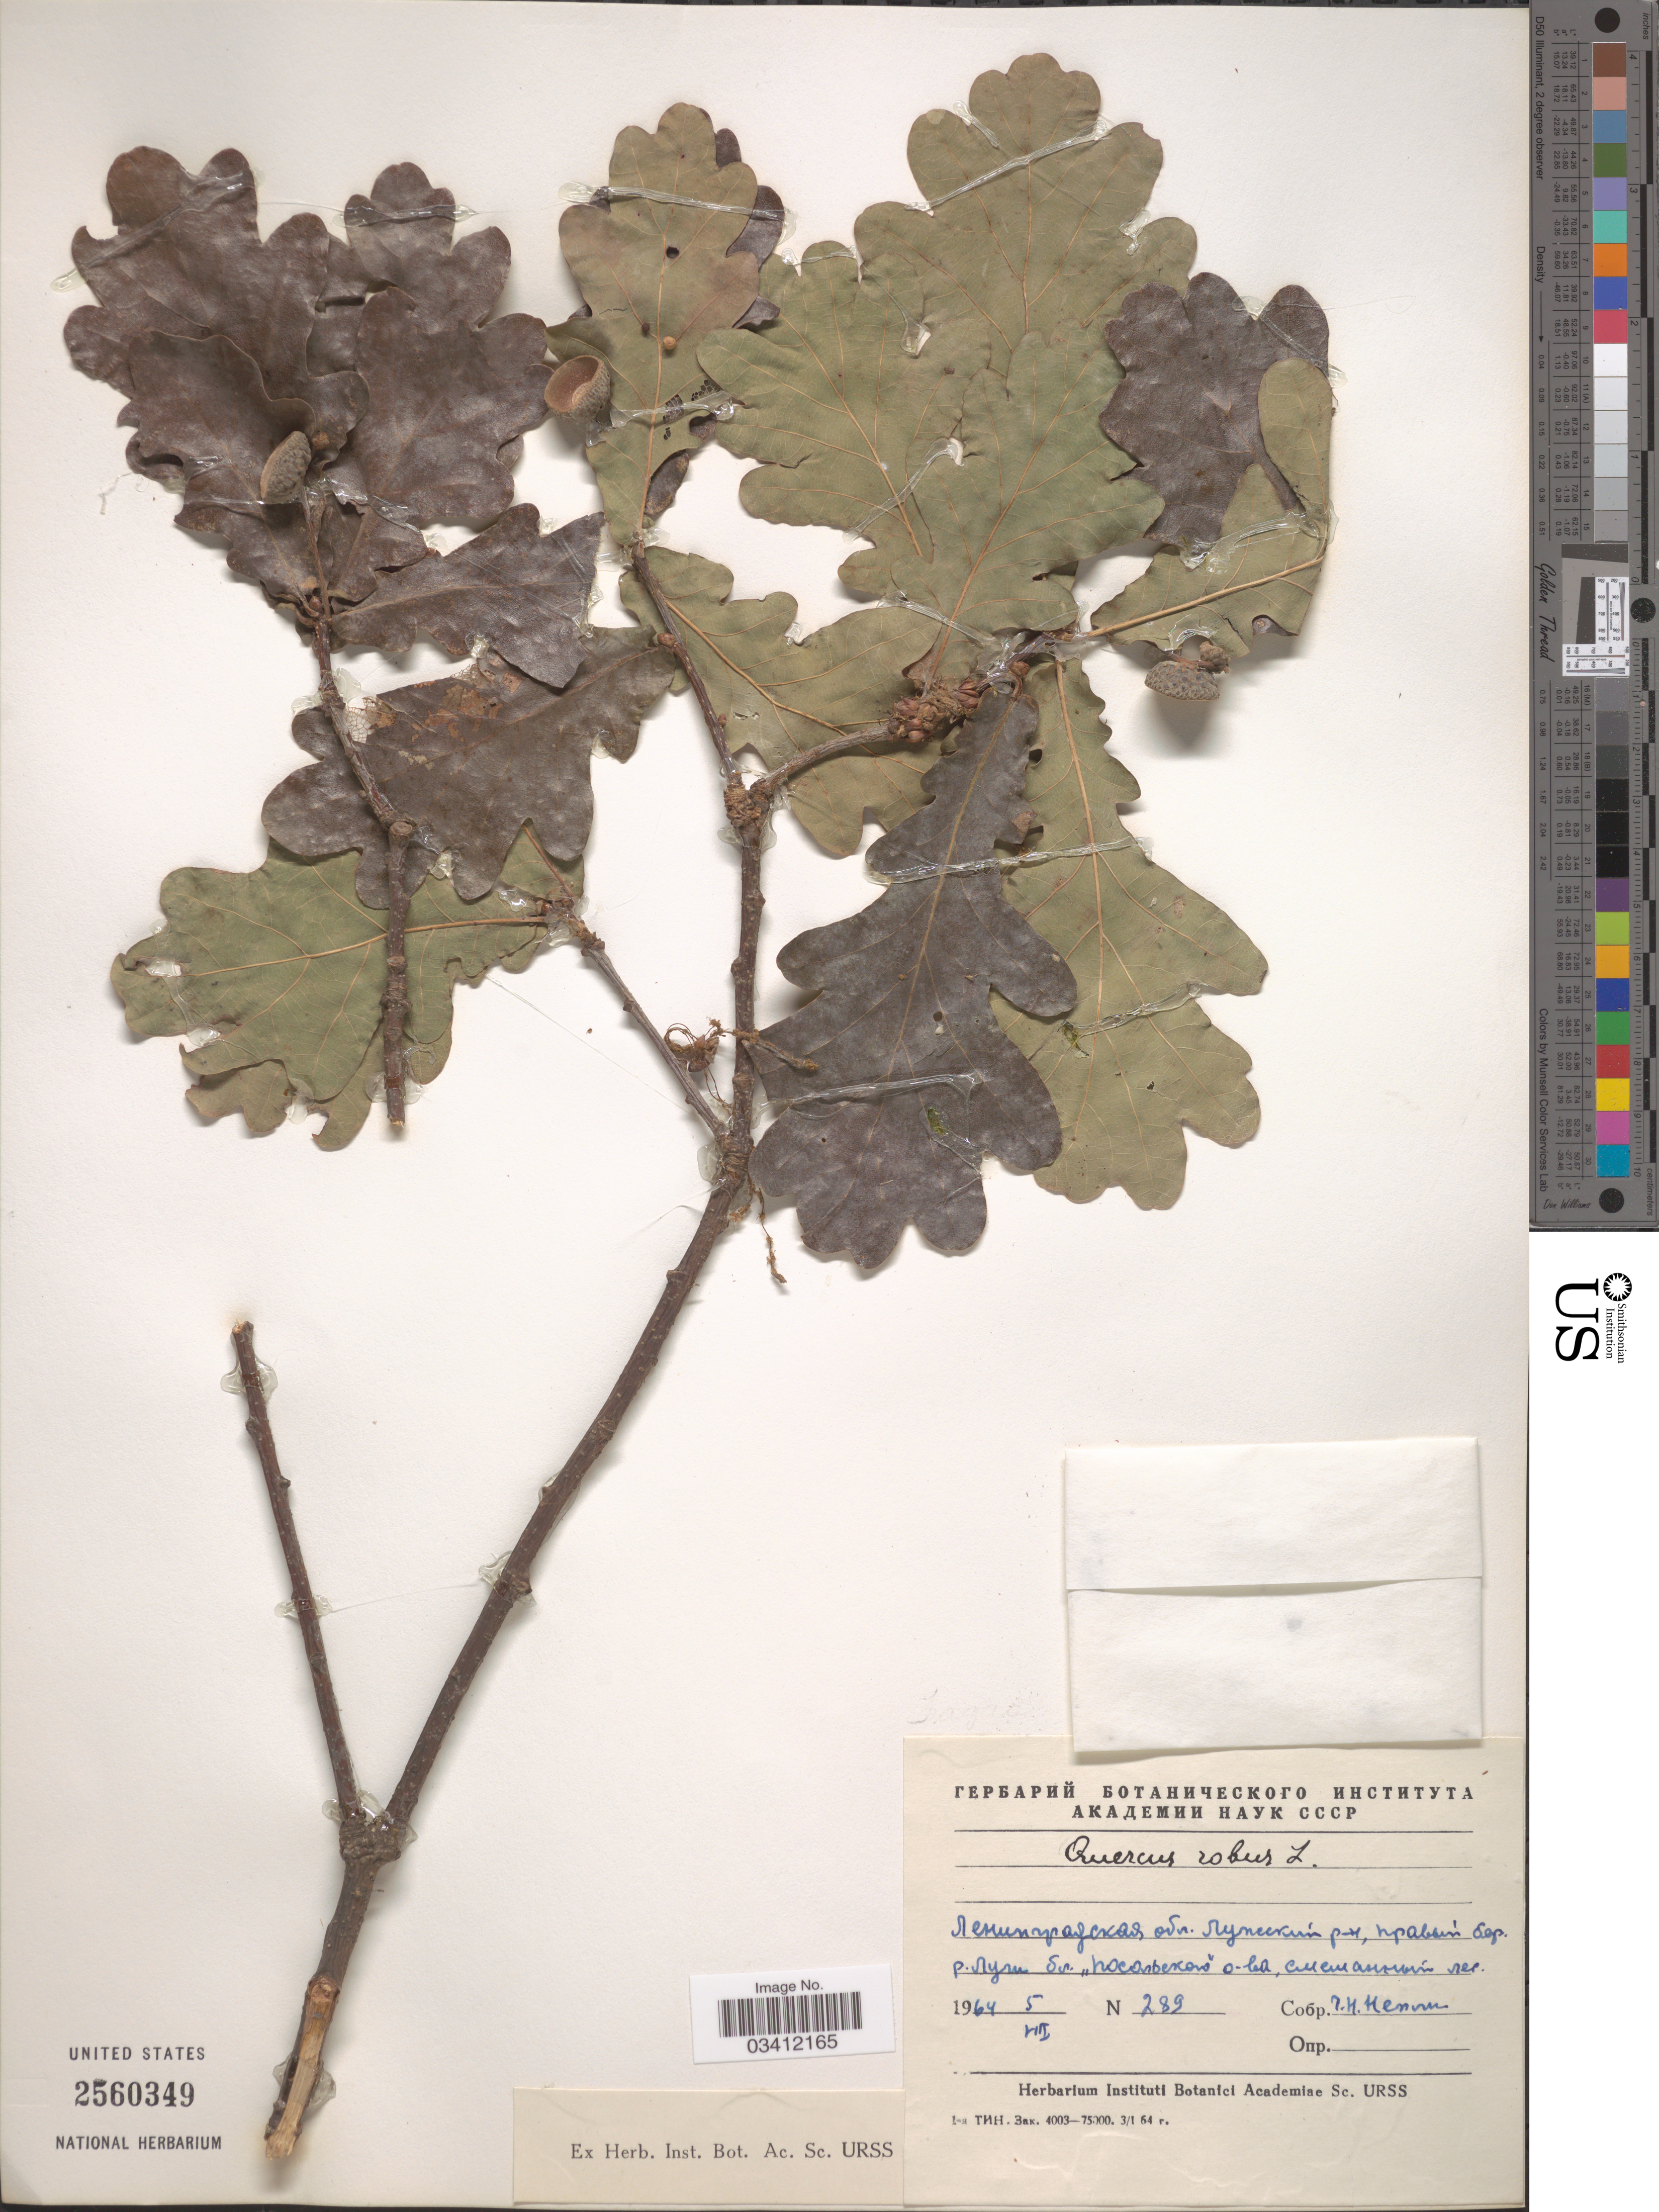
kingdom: Plantae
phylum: Tracheophyta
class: Magnoliopsida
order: Fagales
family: Fagaceae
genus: Quercus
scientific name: Quercus robur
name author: L.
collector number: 289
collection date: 1964-08-05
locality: X.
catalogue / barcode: US 2560349